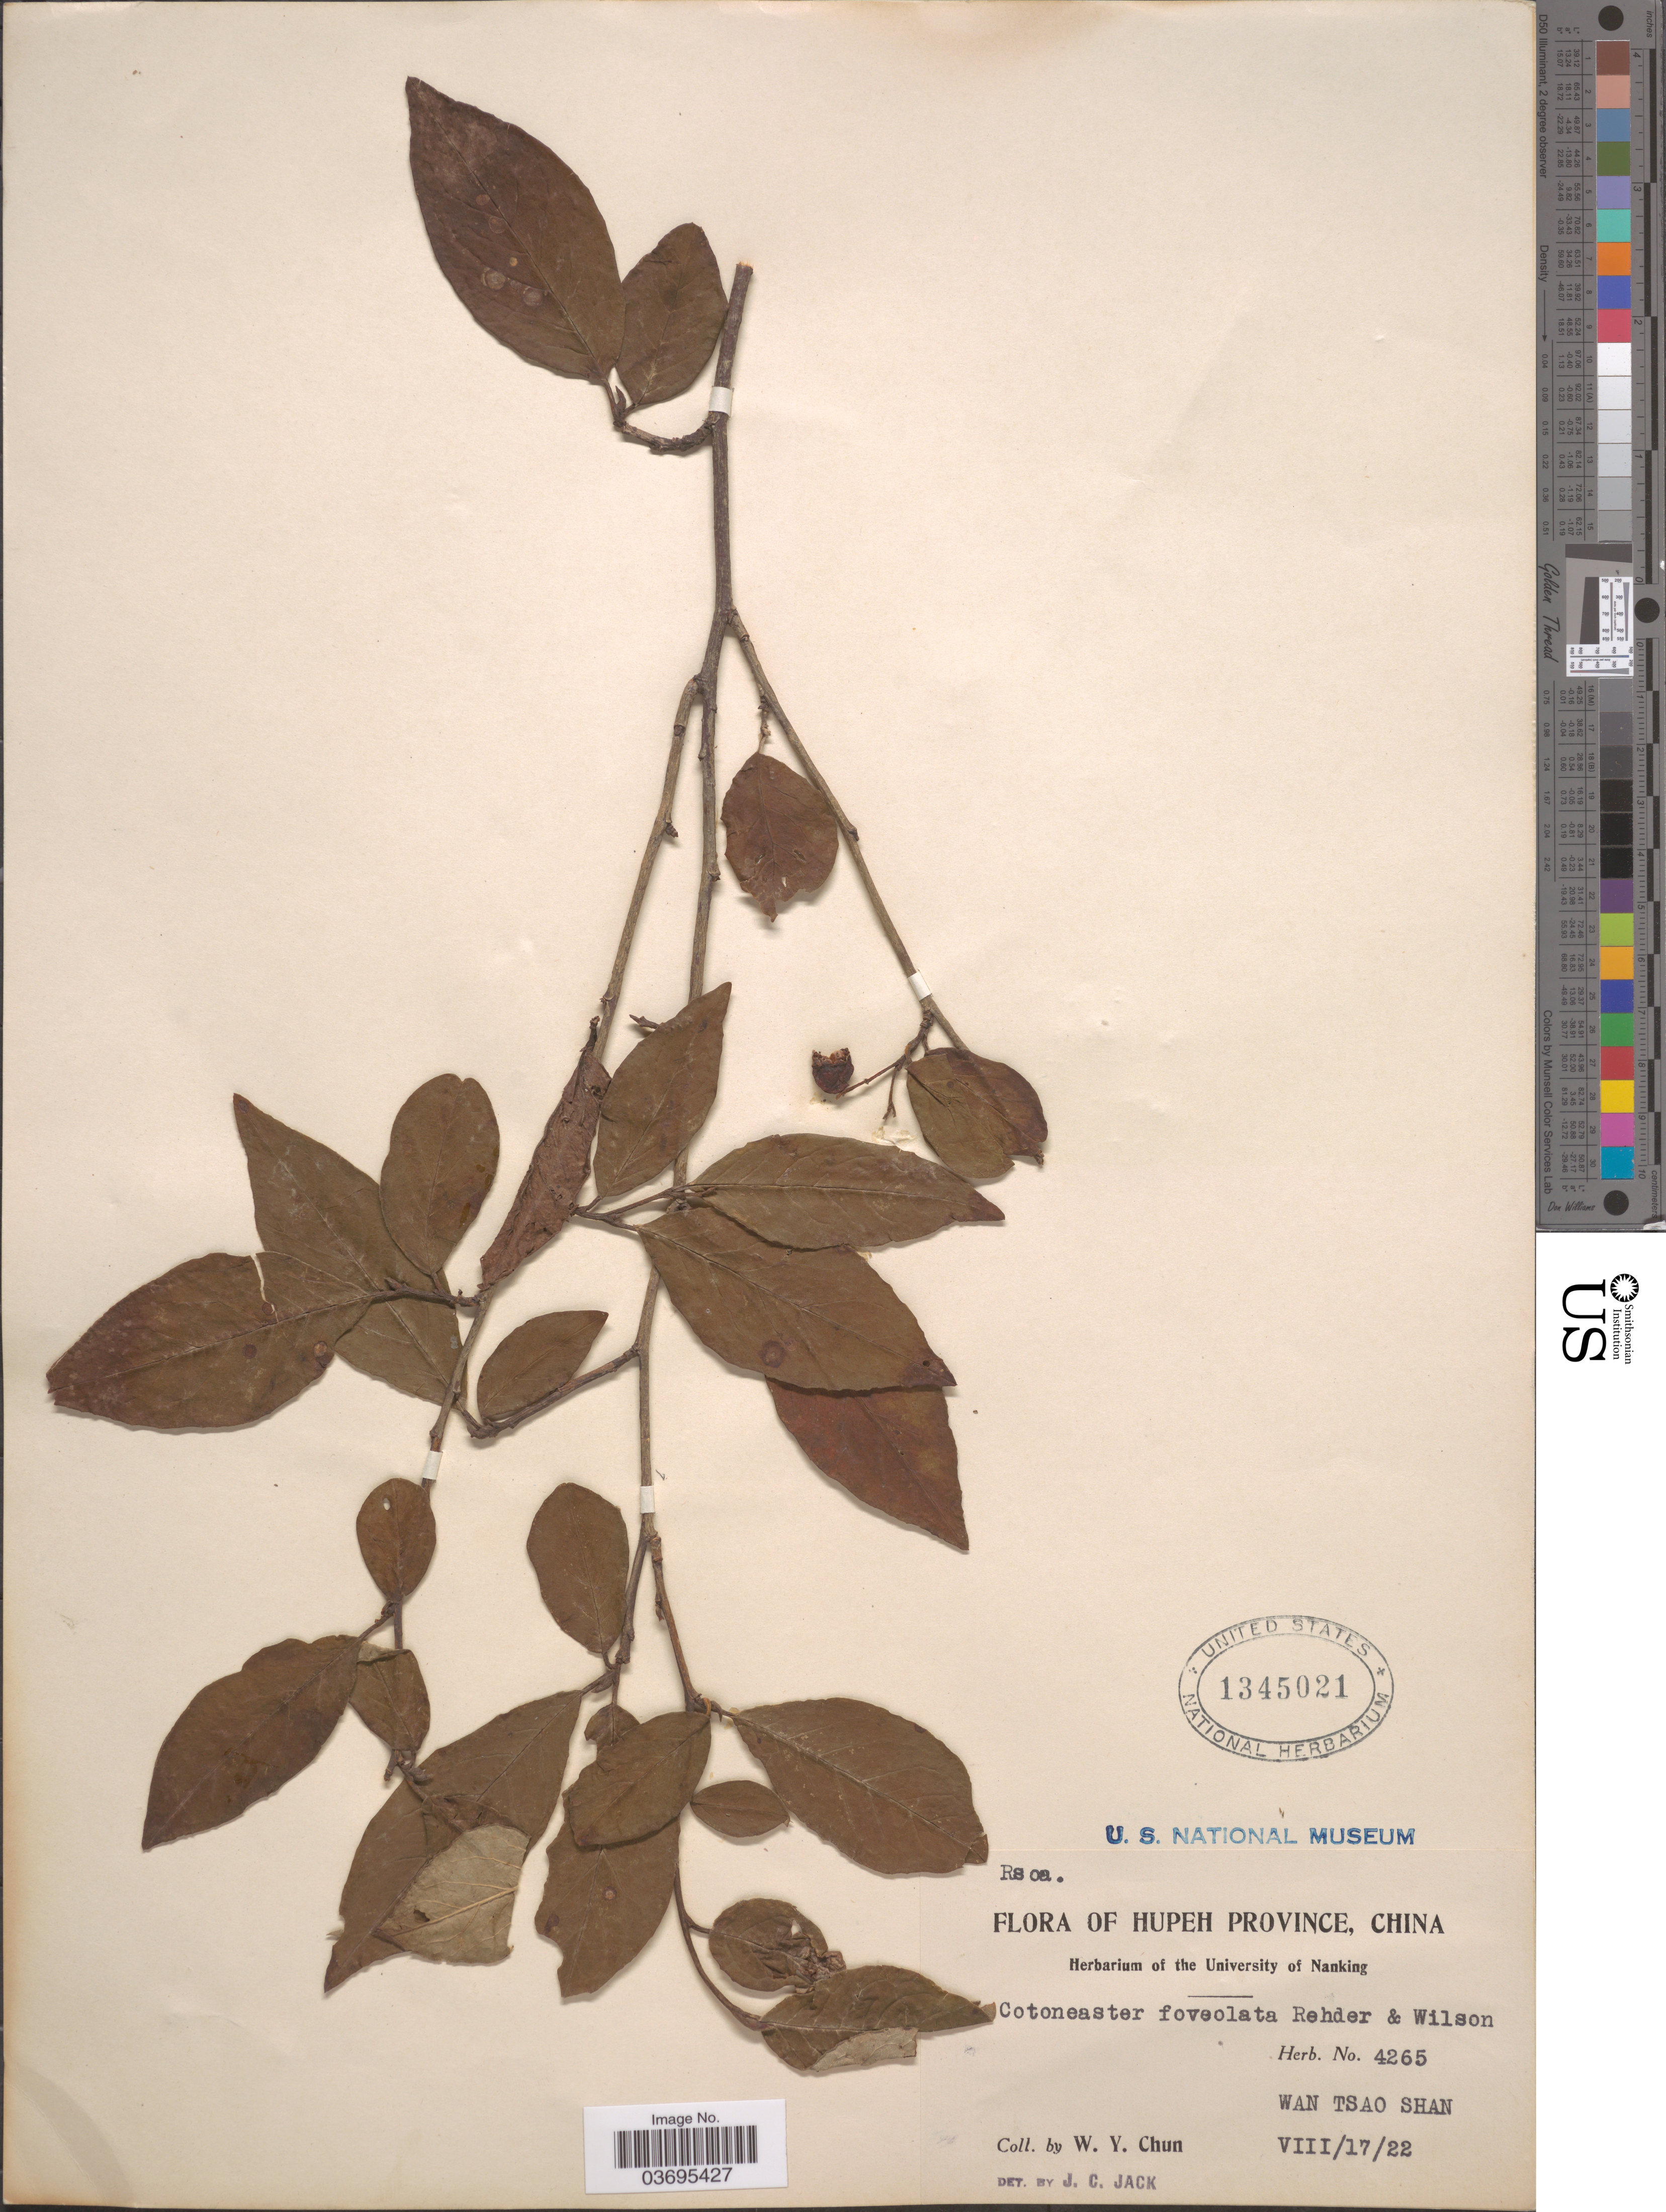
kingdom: Plantae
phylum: Tracheophyta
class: Magnoliopsida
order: Rosales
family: Rosaceae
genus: Cotoneaster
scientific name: Cotoneaster foveolatus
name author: Rehder & E.H. Wilson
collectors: W. Y. Chun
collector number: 4265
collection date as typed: Transcribed d/m/y: 17/8/22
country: China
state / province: Hubei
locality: Hupeh Province. Wan Tsao Shan.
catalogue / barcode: US 1345021